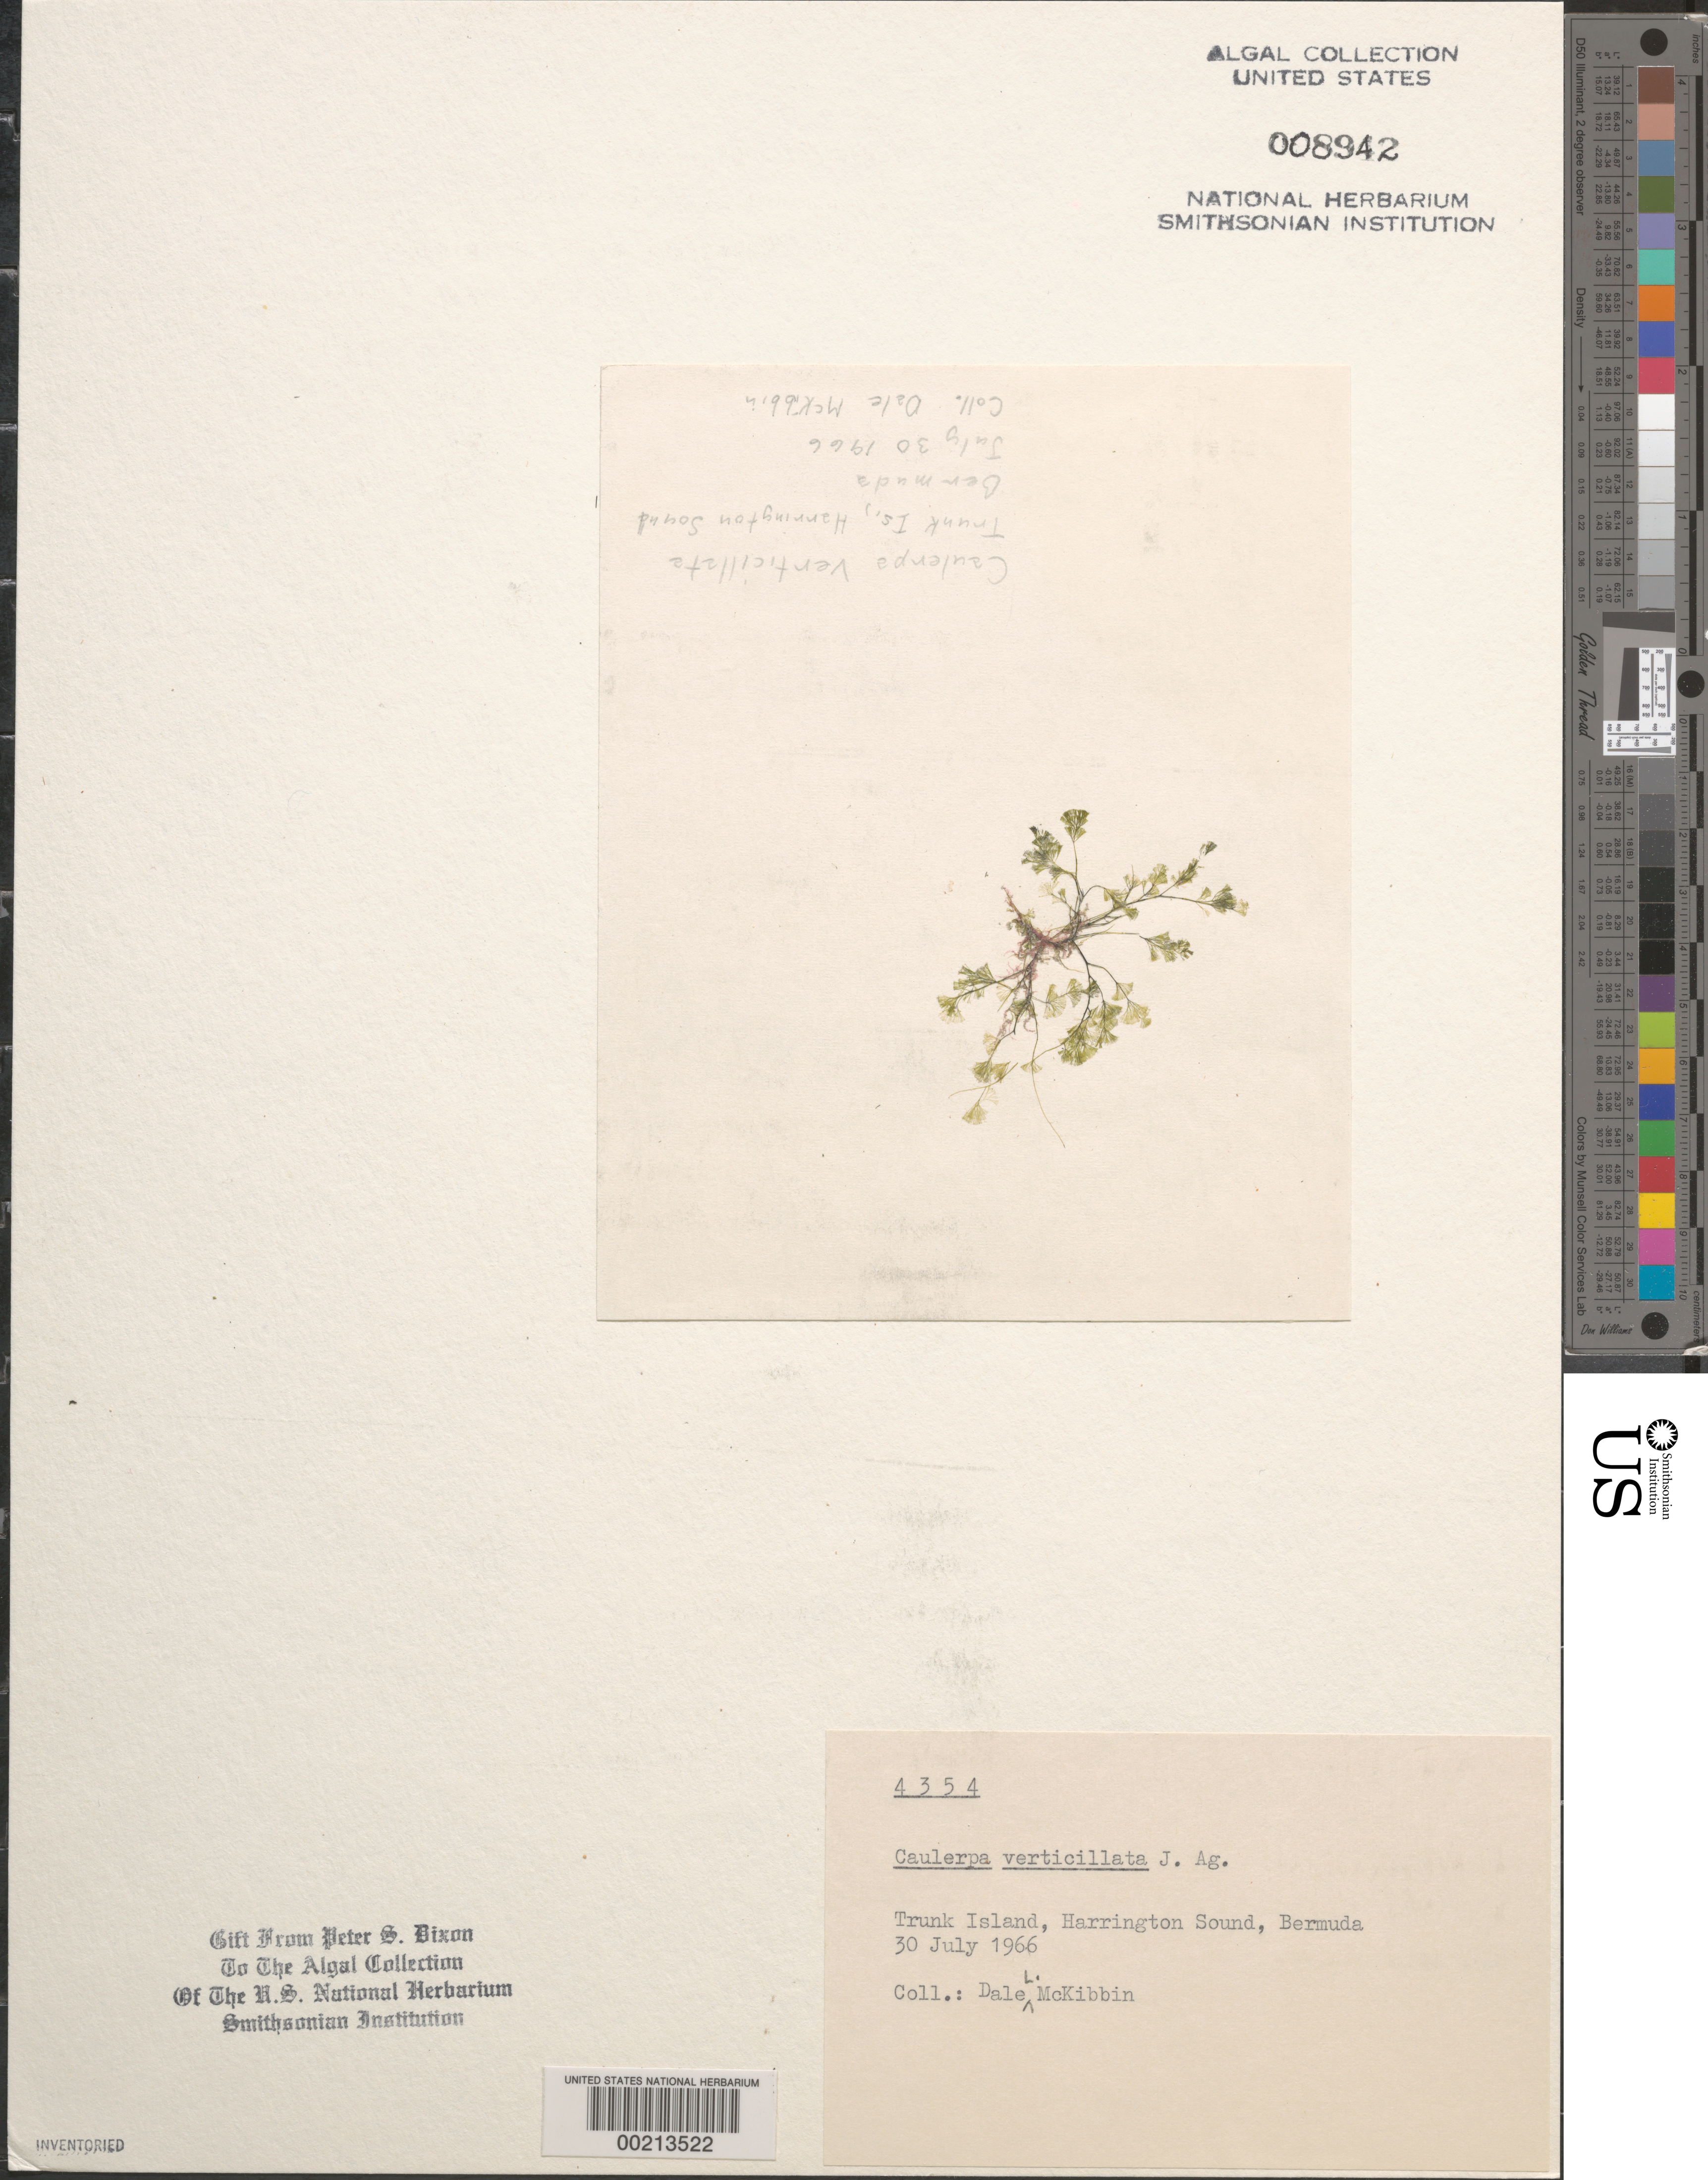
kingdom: Plantae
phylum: Chlorophyta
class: Ulvophyceae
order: Bryopsidales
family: Caulerpaceae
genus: Caulerpa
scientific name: Caulerpa verticillata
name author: J. Agardh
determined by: Dixon, P. S.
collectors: D. Mckibbin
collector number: PSD 4354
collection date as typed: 30 Jul 1966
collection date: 1966-07-30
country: Bermuda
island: Bermuda Island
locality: Trunk Island, Harrington Sound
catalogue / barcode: US 8942